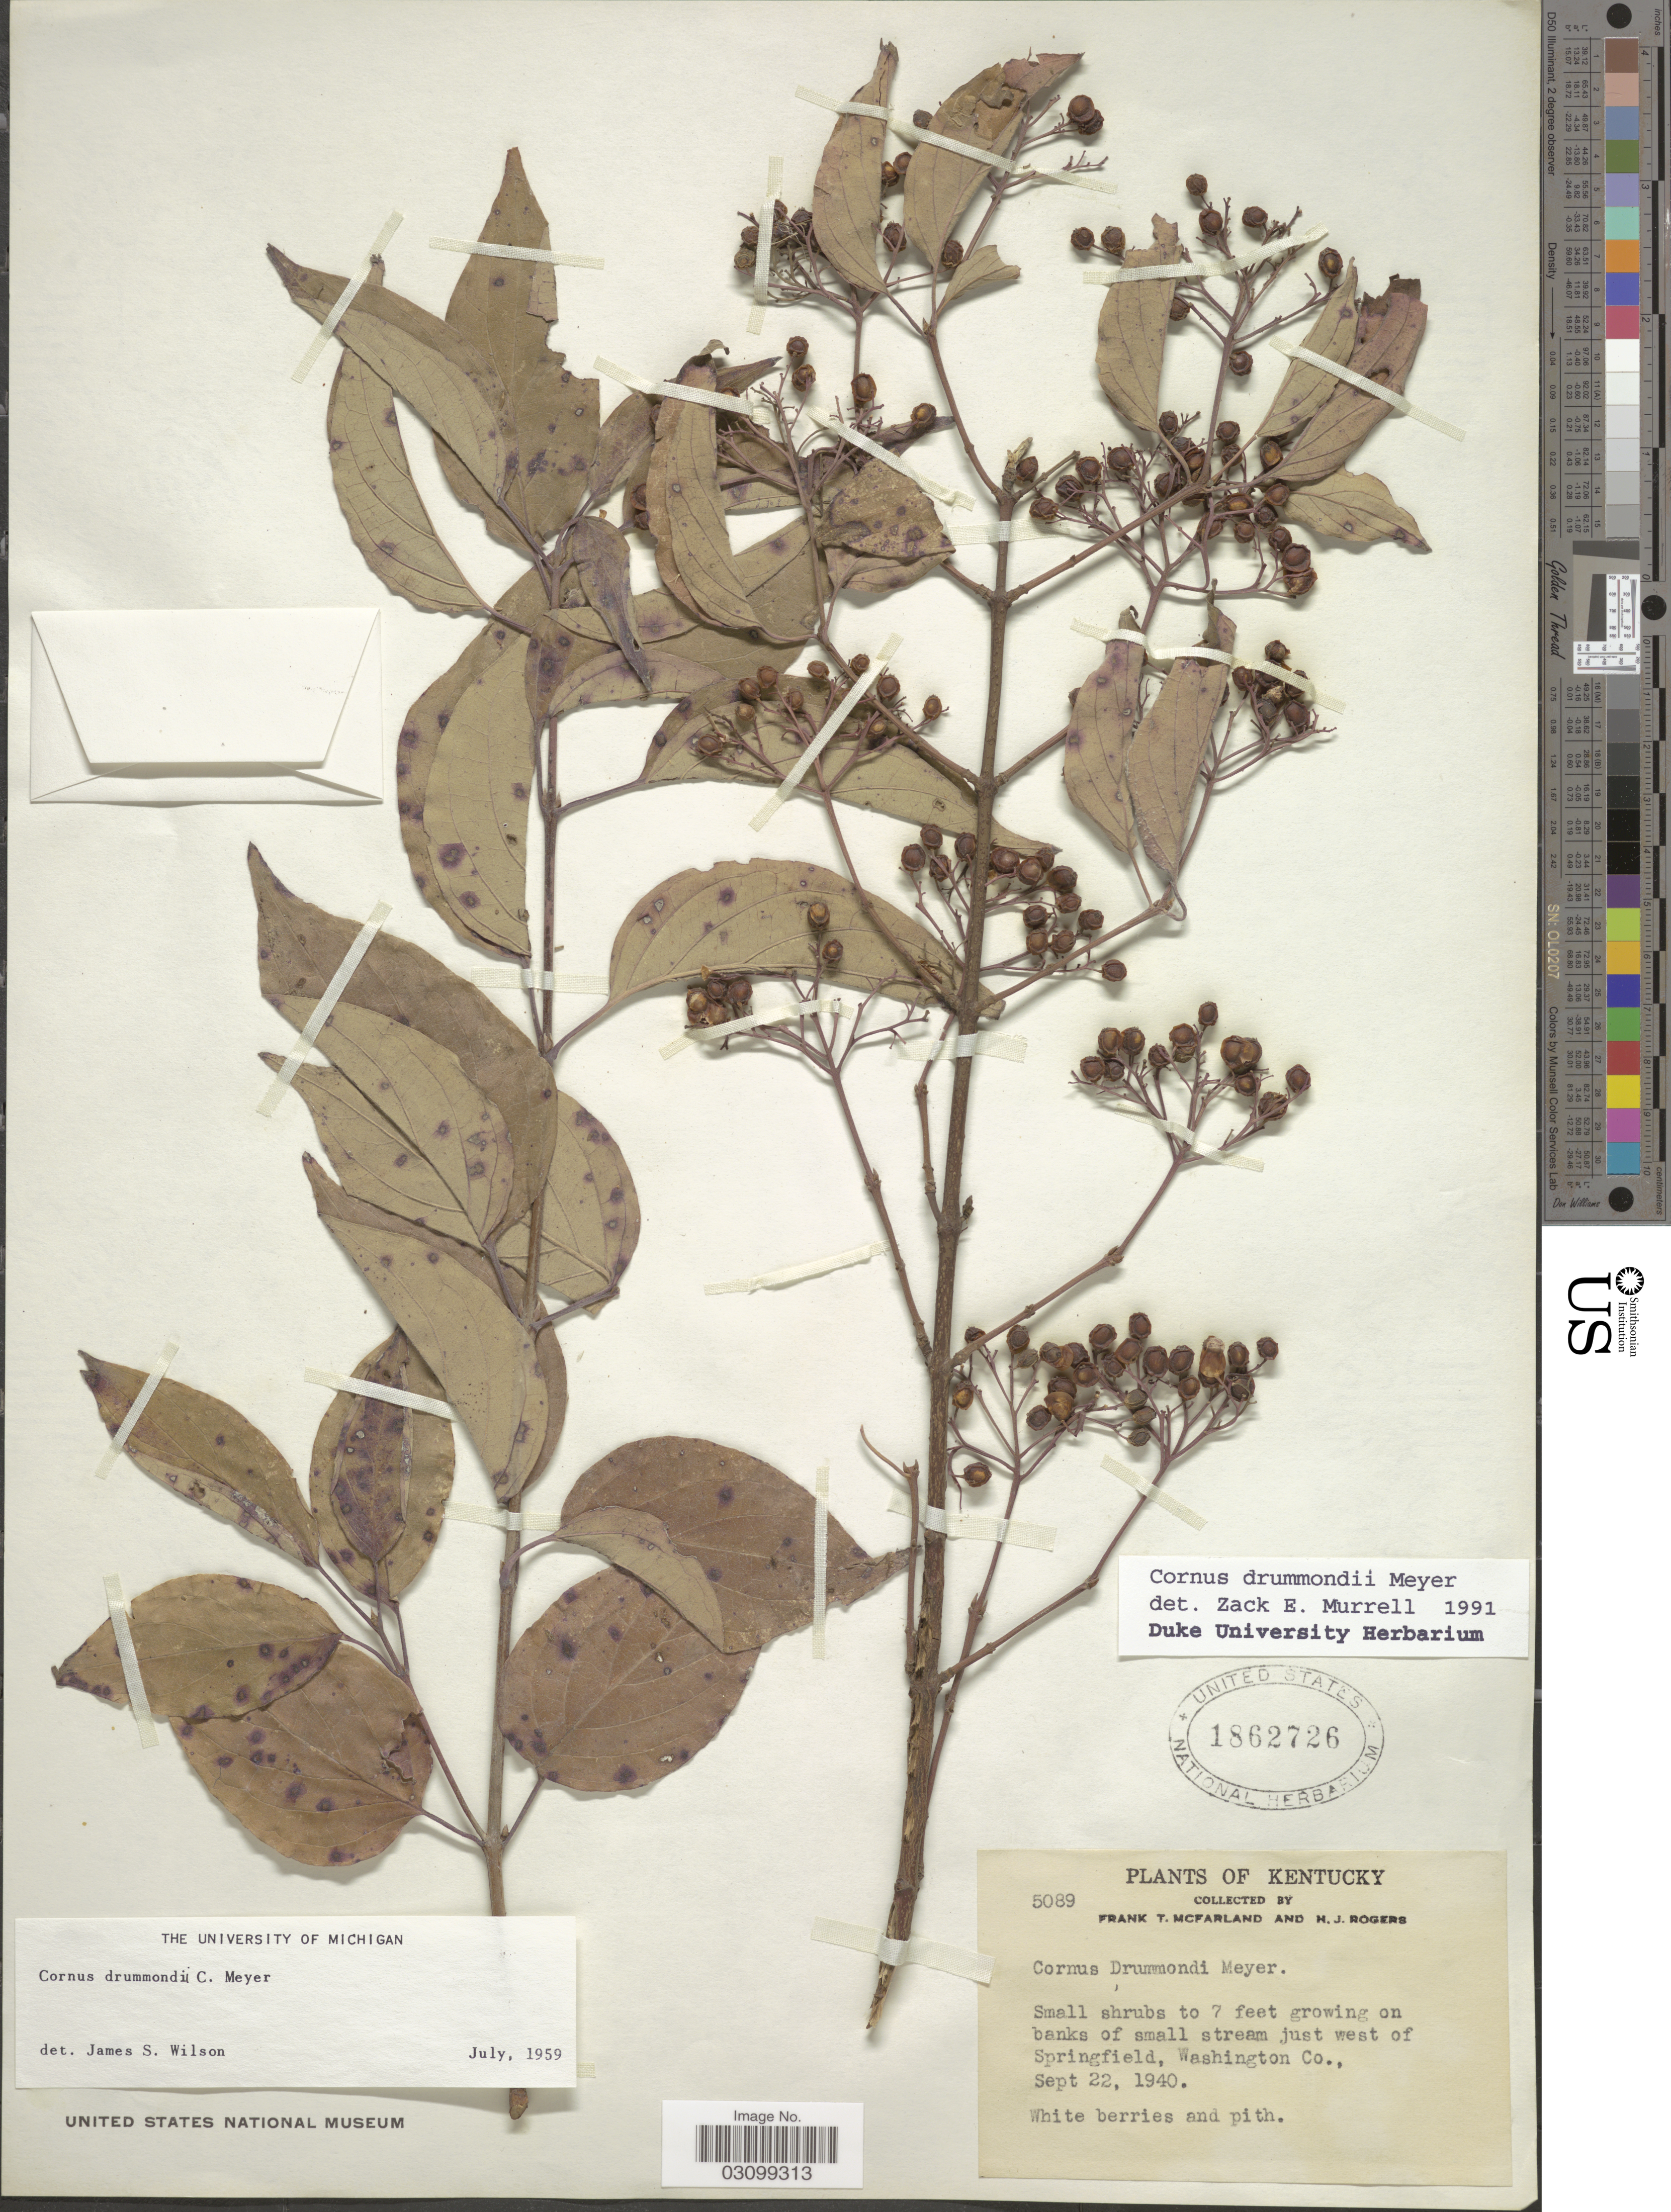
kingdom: Plantae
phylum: Tracheophyta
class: Magnoliopsida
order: Cornales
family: Cornaceae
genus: Cornus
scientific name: Cornus drummondii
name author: C.A. Mey.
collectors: F. McFarland & H. J. Rogers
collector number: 5089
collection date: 1940-09-22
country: United States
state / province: Kentucky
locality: Small shrubs to 7 feet growing on banks of small stream just west of Springfield, Washington Co.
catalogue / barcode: US 1862726